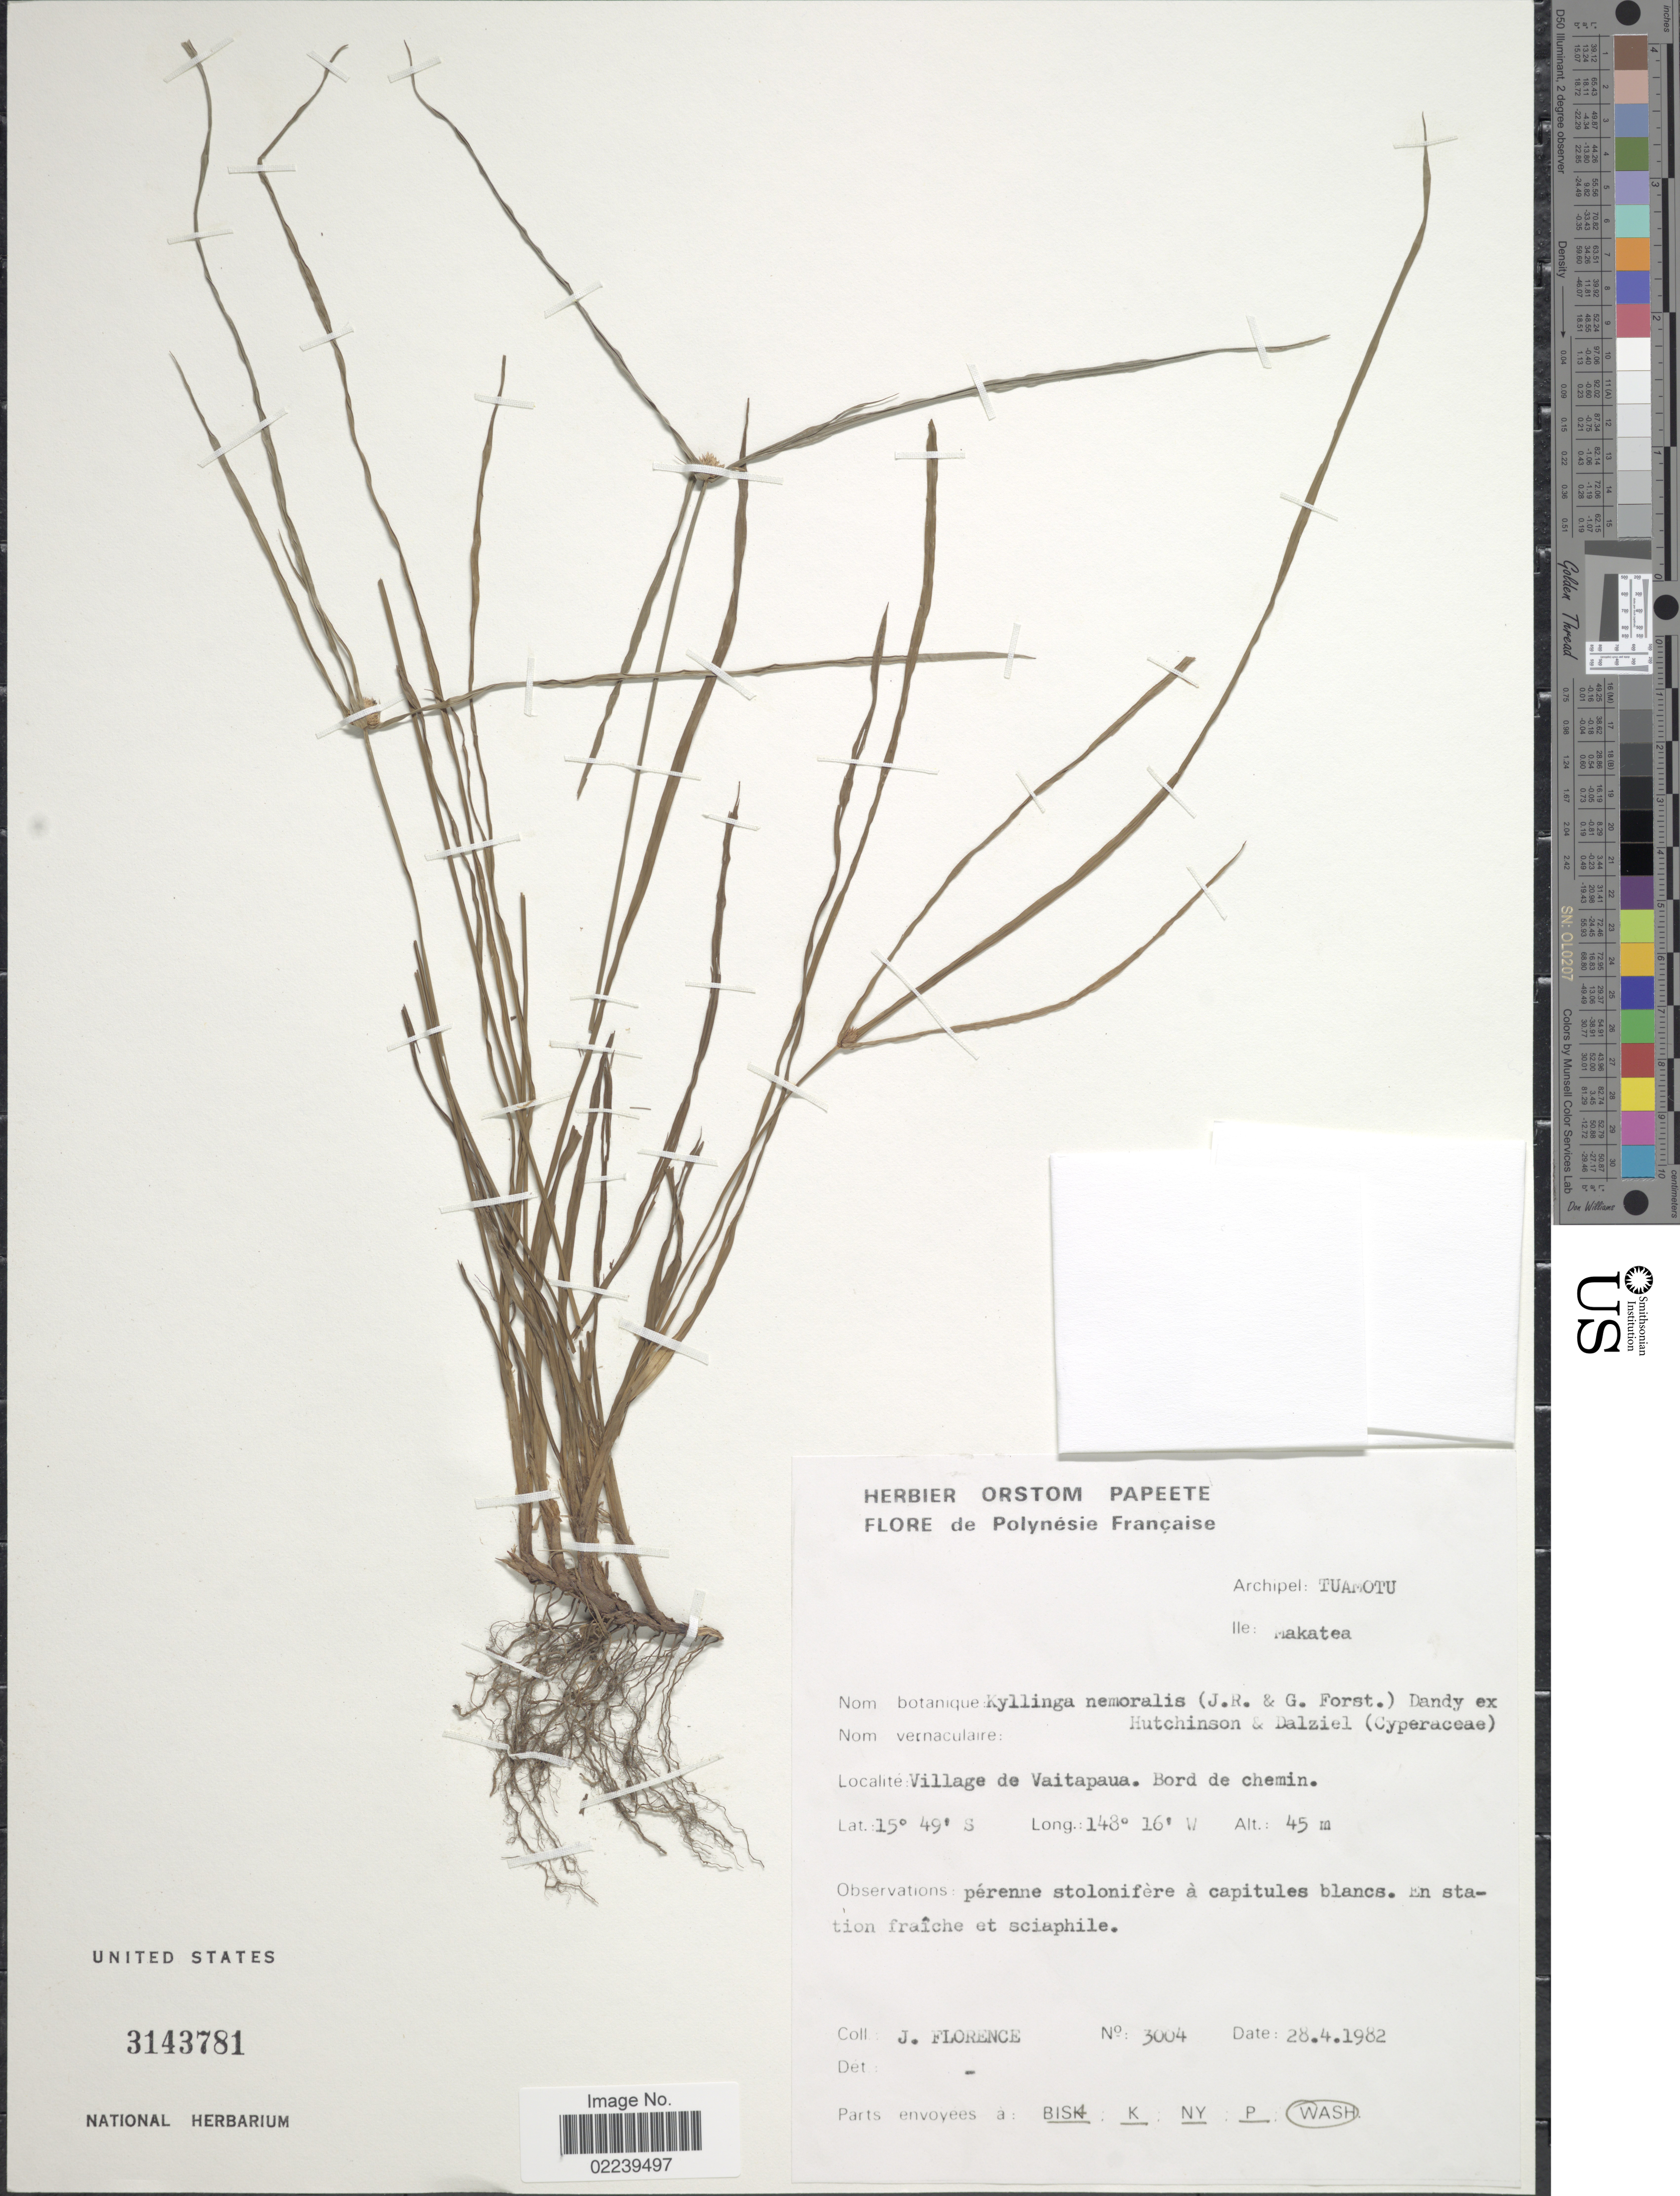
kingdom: Plantae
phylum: Tracheophyta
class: Liliopsida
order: Poales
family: Cyperaceae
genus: Cyperus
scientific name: Cyperus mindorensis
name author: (Steud.) Huygh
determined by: Strong, M. T., (US), Smithsonian Institution - National Museum of Natural History (UNITED STATES)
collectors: J. Florence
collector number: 3004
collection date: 1982-04-28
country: French Polynesia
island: Makatea [Aurora]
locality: Ile: Makatea. Village de Viatapaua. Bord de chemin. Archipel Tuamotu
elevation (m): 45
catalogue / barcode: US 3143781